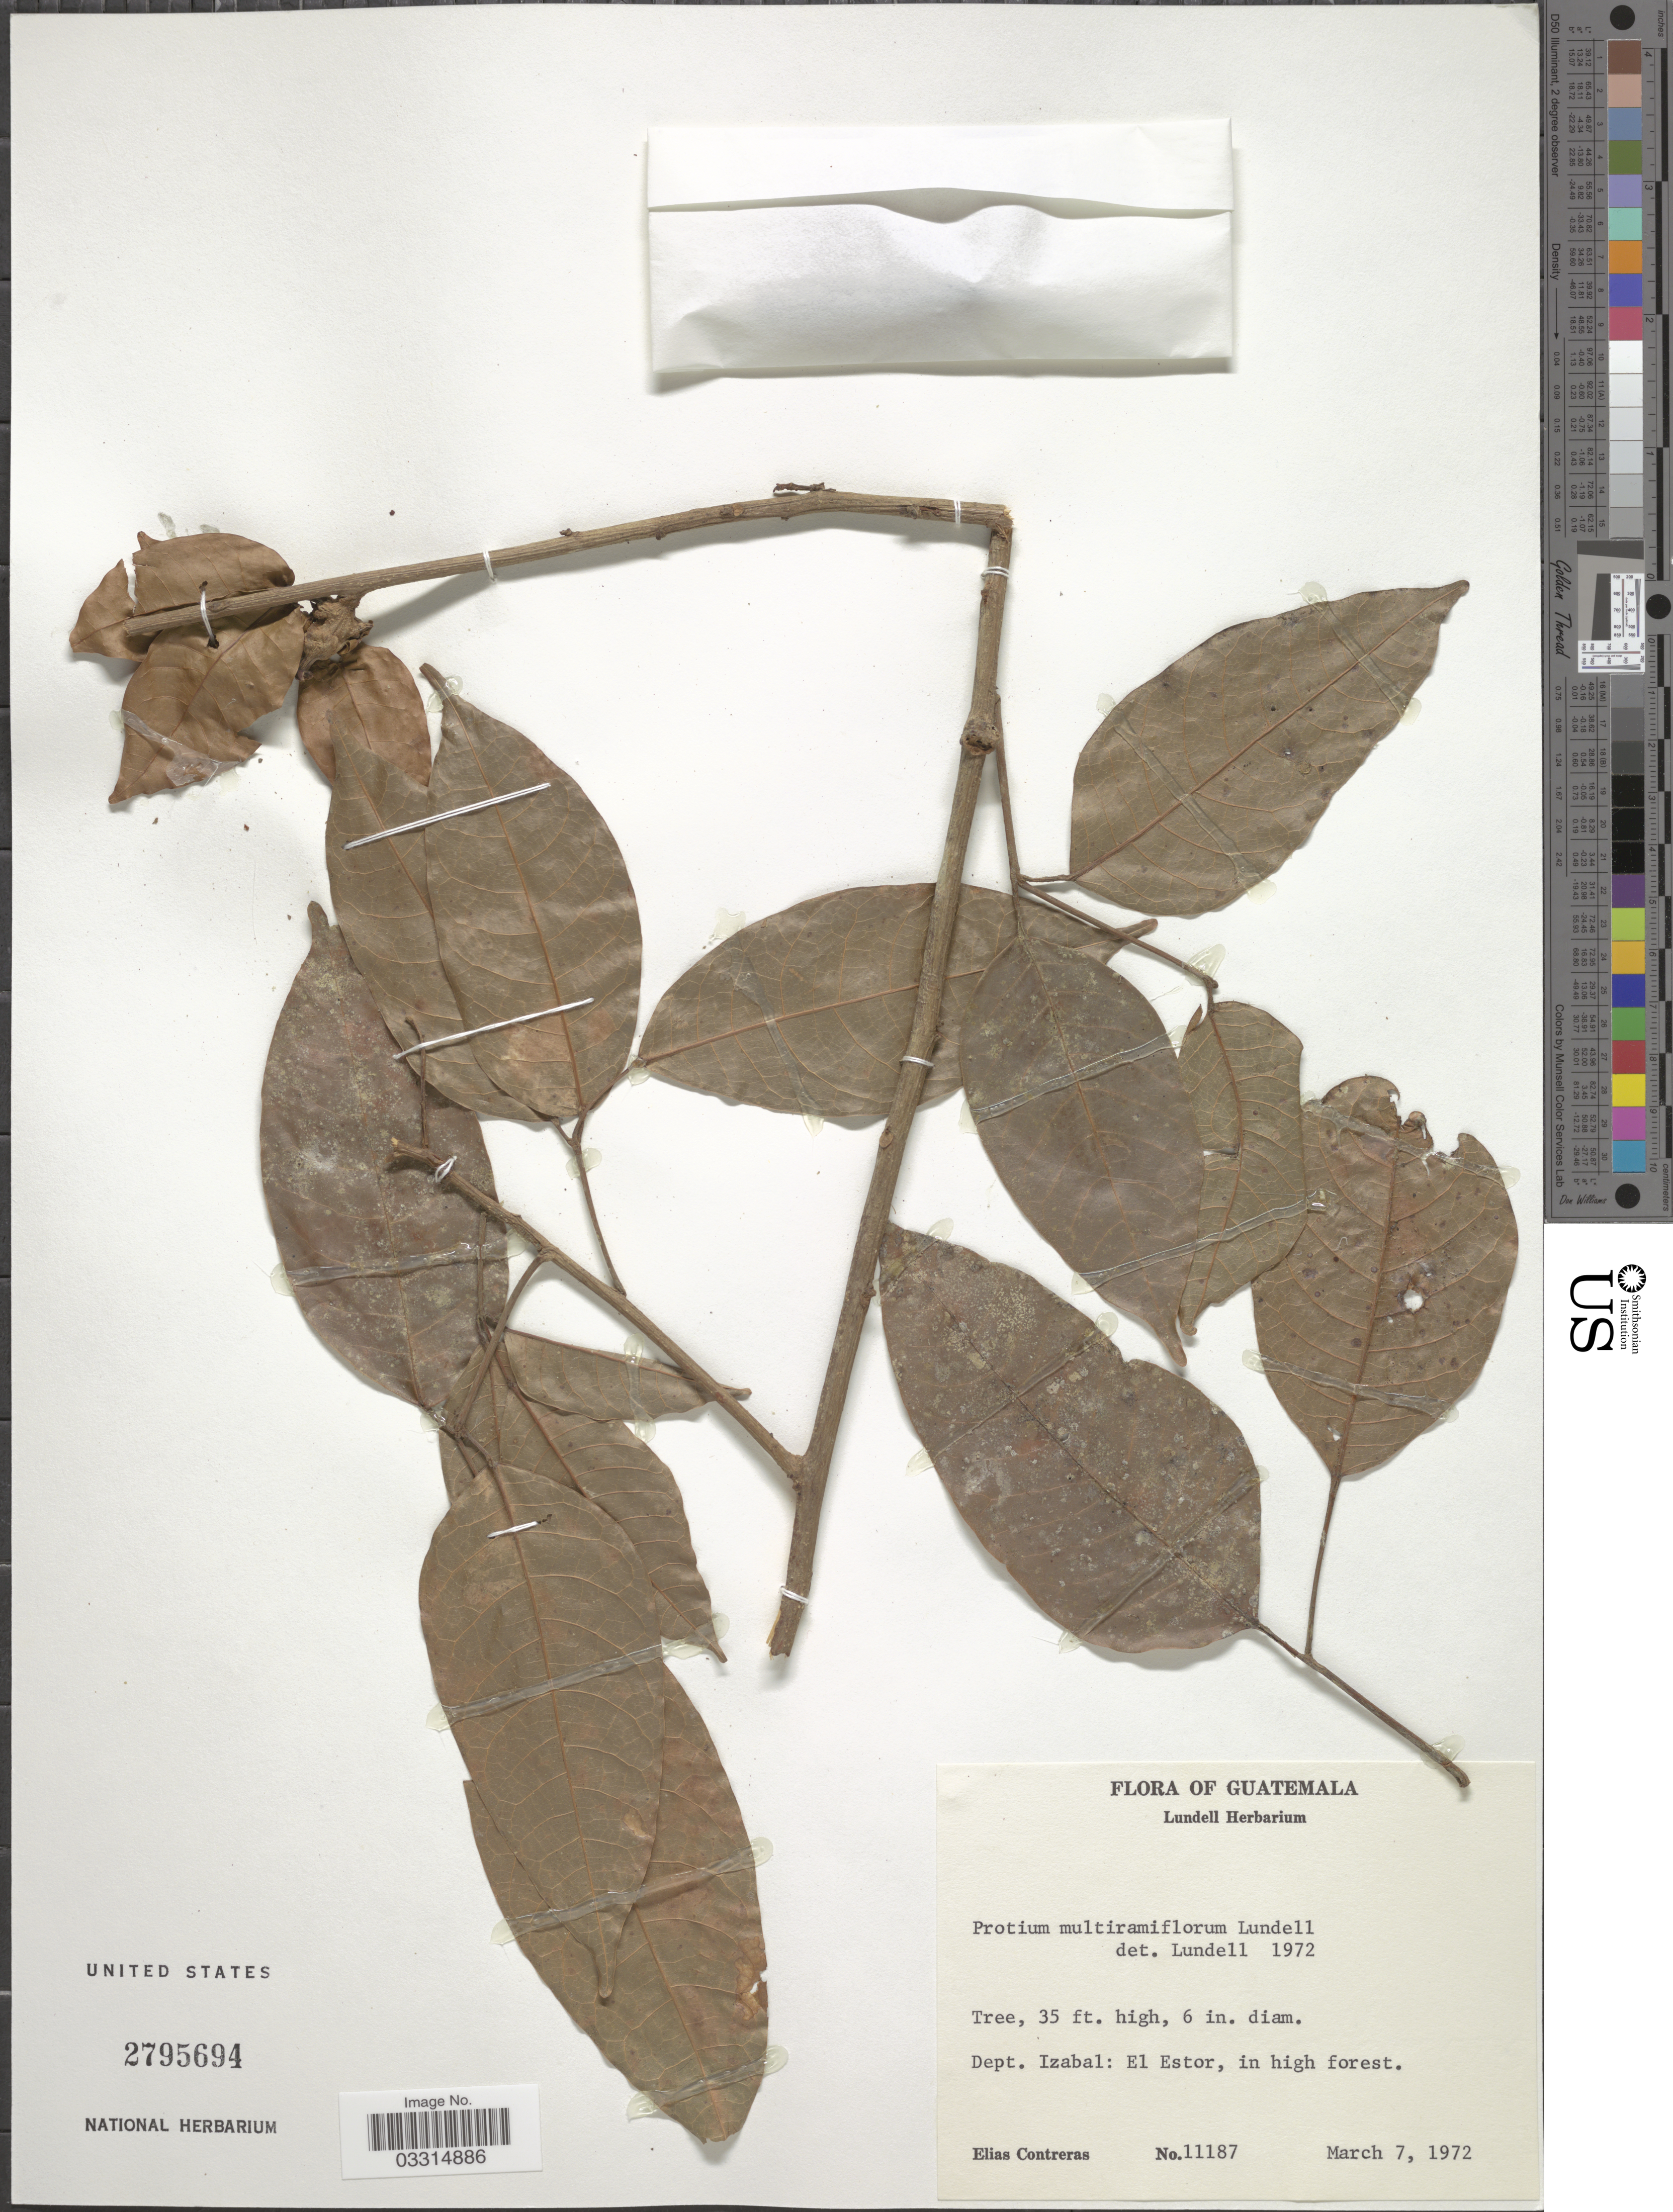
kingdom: Plantae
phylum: Tracheophyta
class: Magnoliopsida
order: Sapindales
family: Burseraceae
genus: Protium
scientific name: Protium multiramiflorum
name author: Lundell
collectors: E. Contreras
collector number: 11187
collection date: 1972-03-07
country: Guatemala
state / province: Izabal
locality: Dept. Izabal: El Estor.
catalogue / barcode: US 2795694